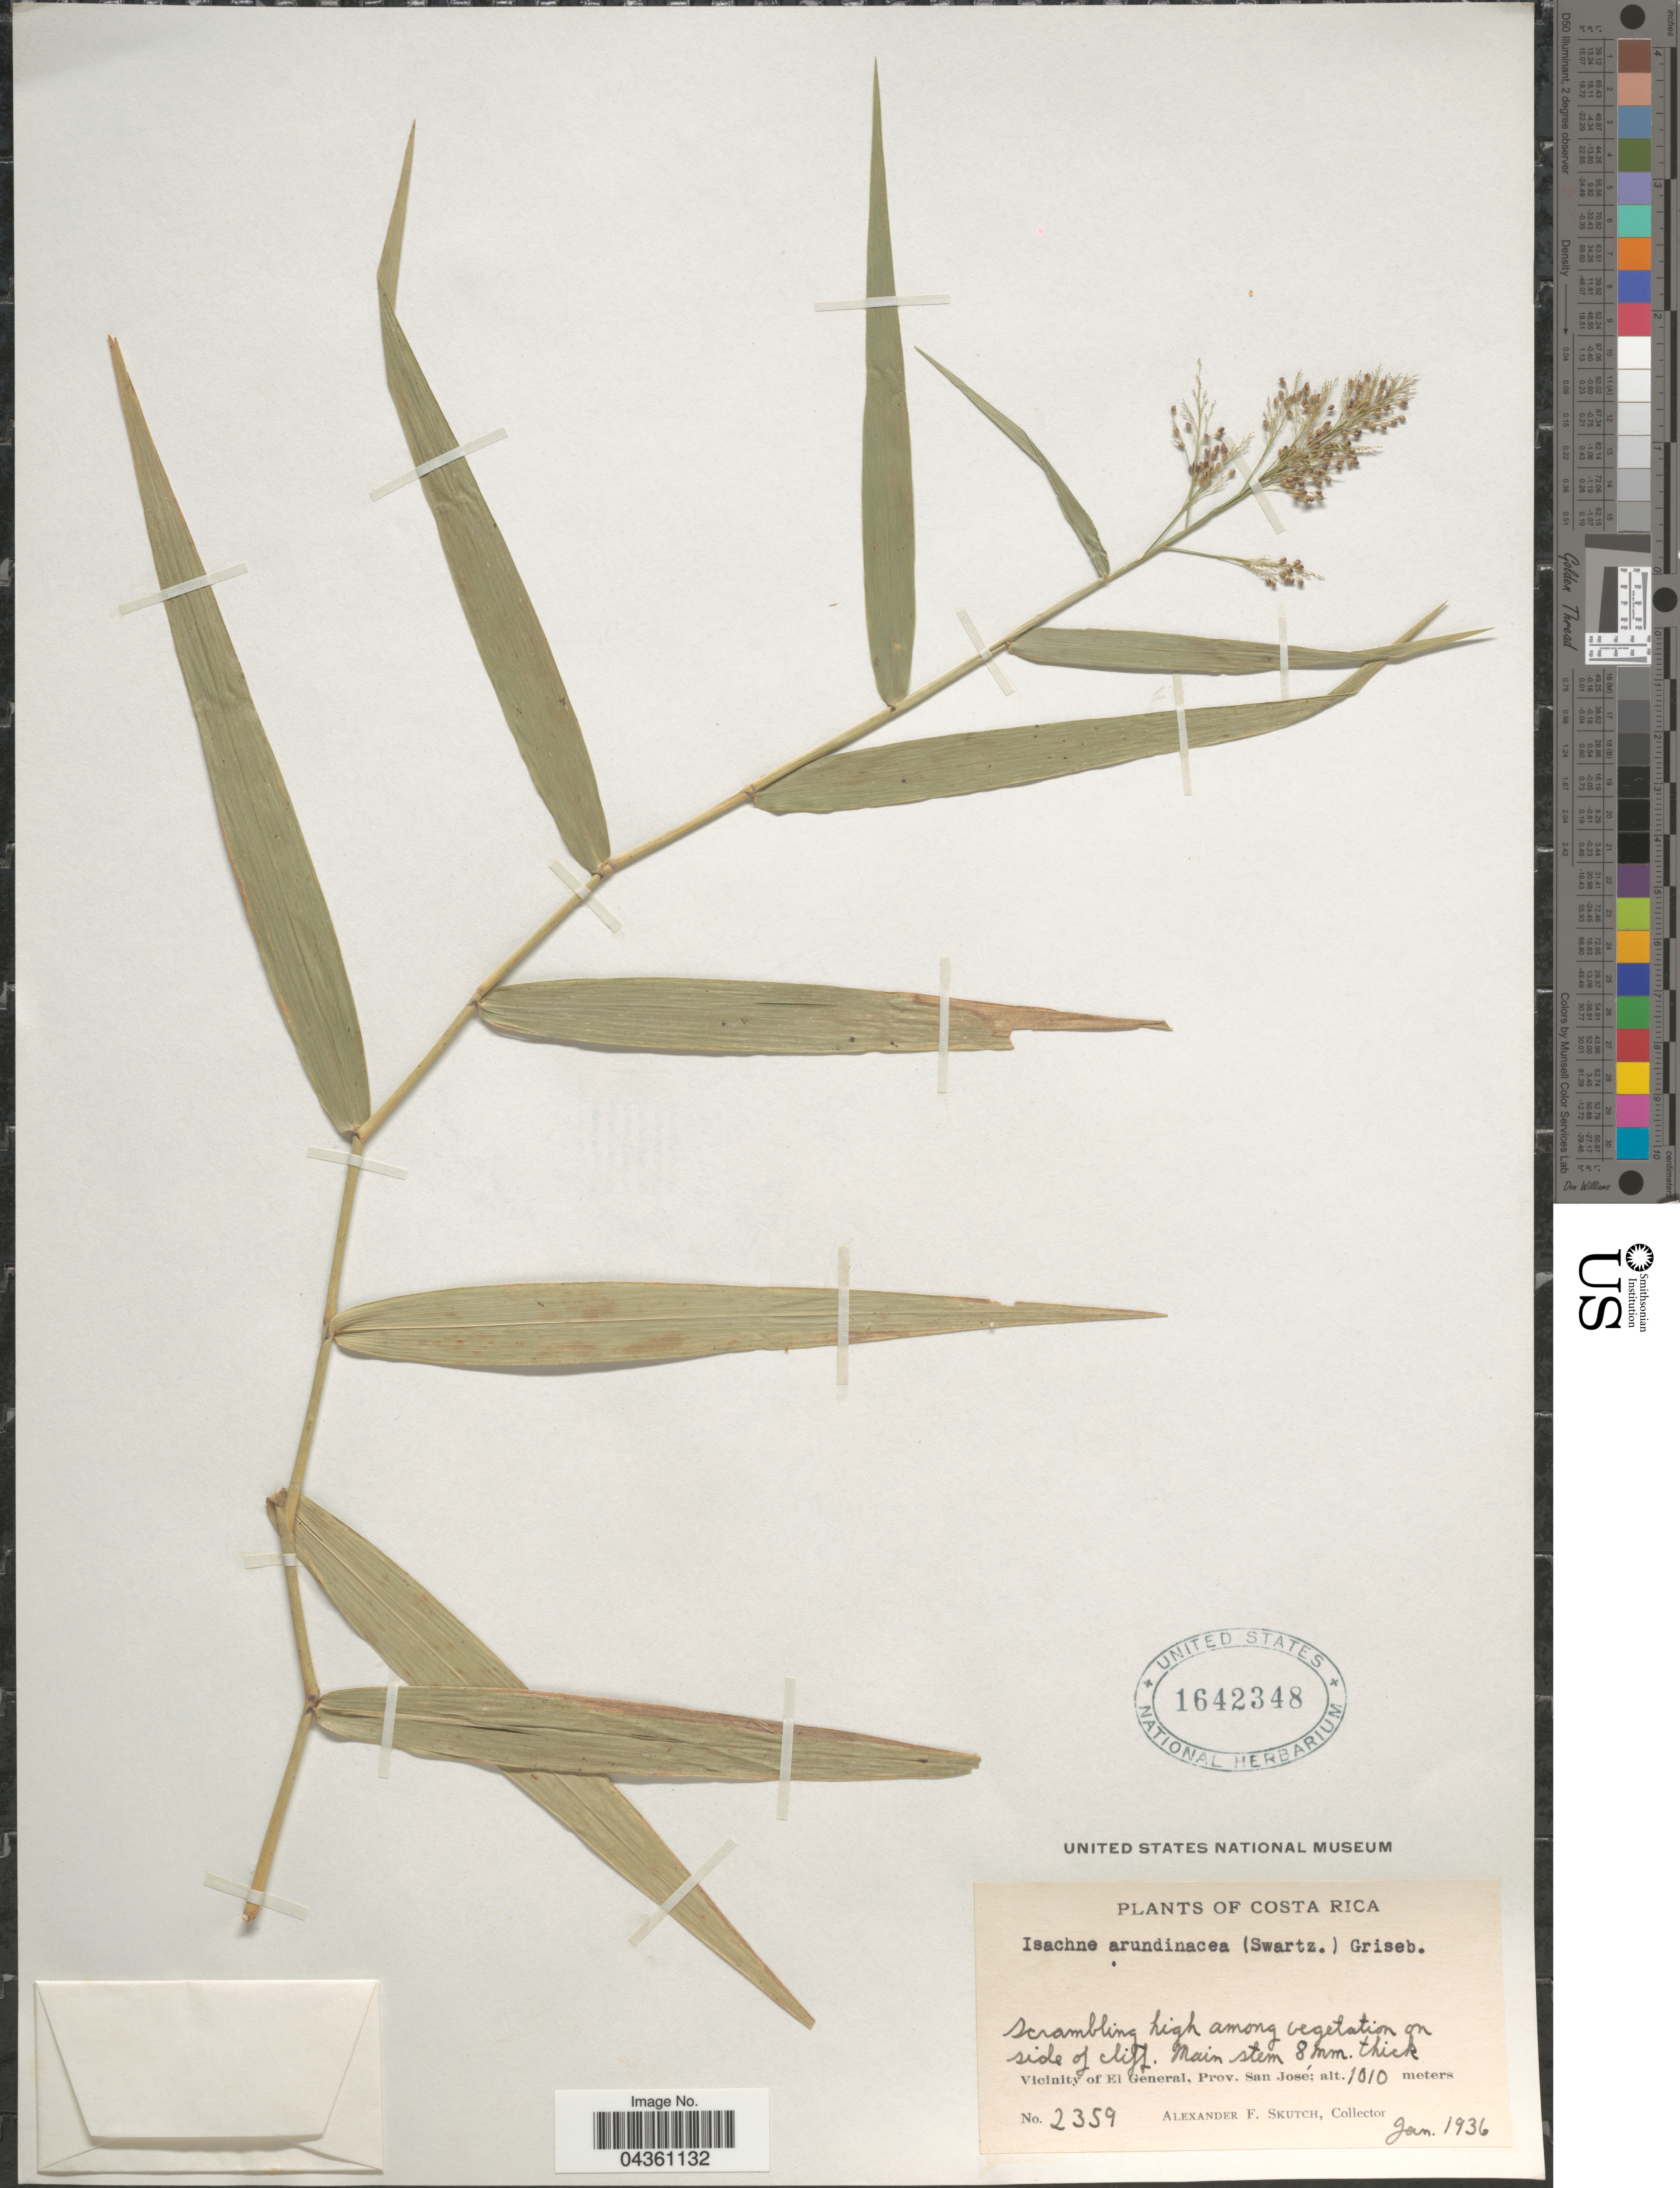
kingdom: Plantae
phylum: Tracheophyta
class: Liliopsida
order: Poales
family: Poaceae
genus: Isachne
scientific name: Isachne arundinacea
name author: (Sw.) Griseb.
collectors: A. F. Skutch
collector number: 2359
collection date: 1936-01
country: Costa Rica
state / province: San José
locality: Vicinity of El General.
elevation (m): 1010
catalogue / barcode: US 1642348